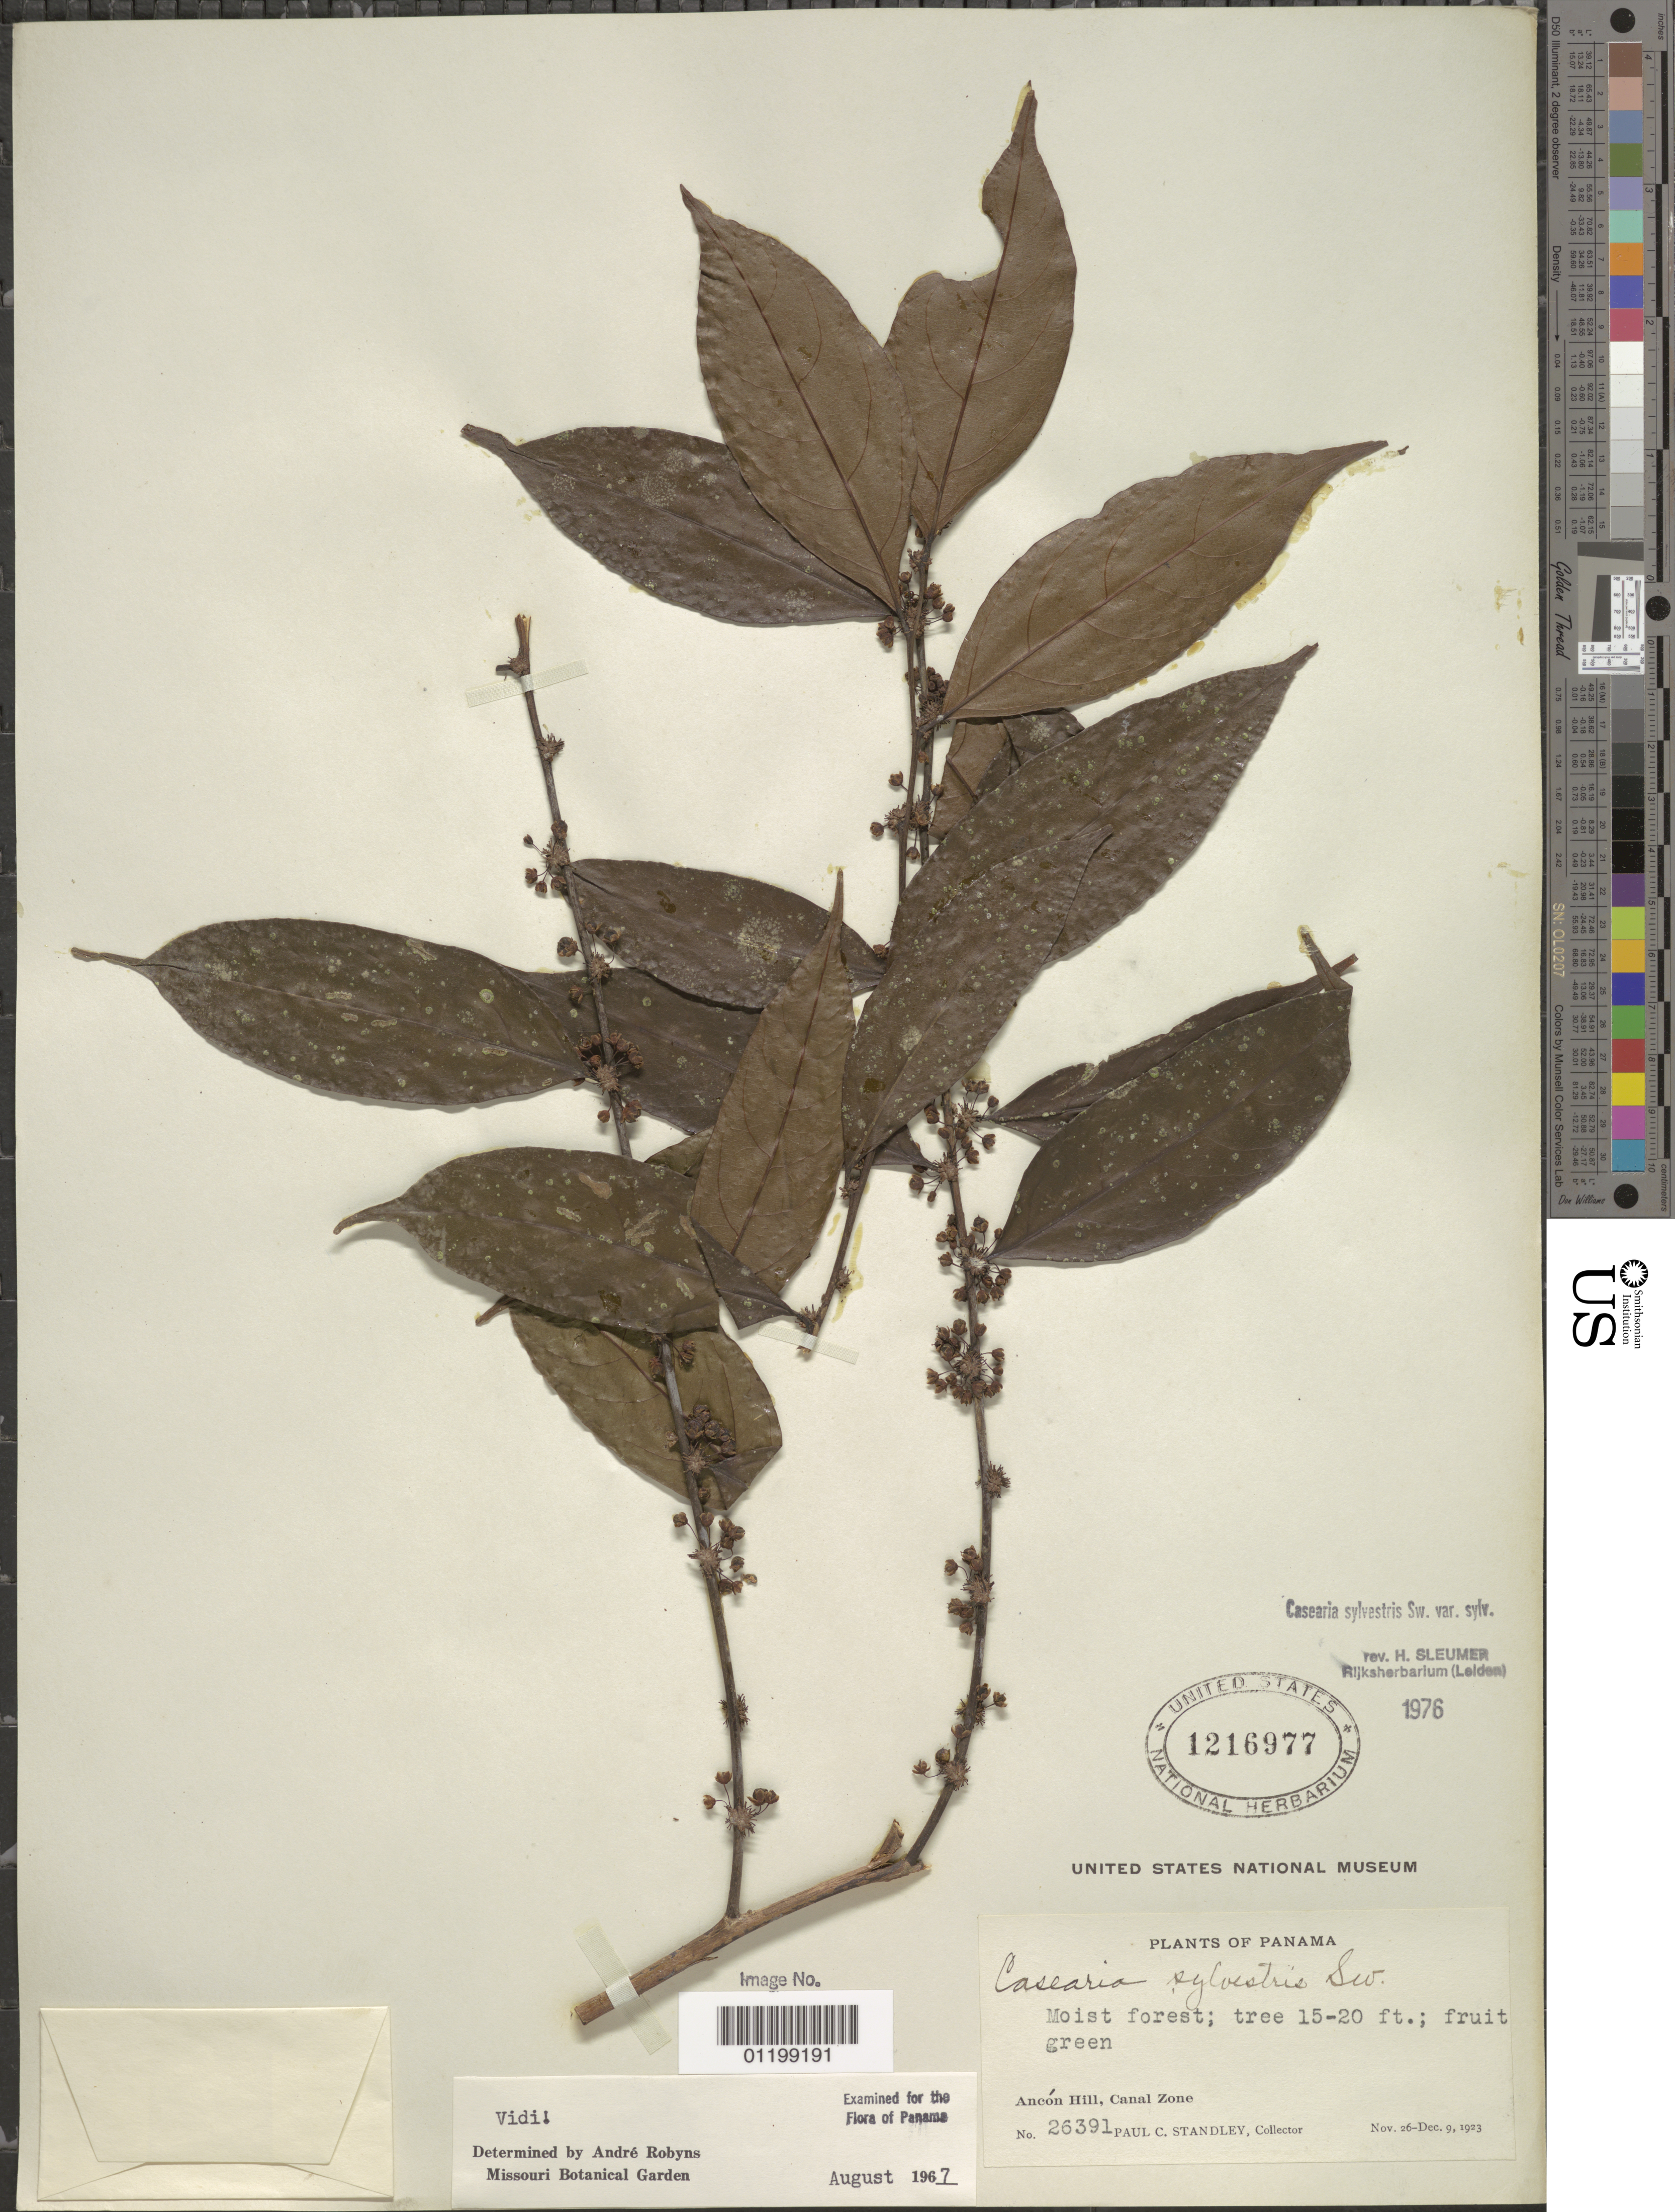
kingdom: Plantae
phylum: Tracheophyta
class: Magnoliopsida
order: Malpighiales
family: Salicaceae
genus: Casearia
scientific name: Casearia sylvestris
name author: Sw.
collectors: P. C. Standley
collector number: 26391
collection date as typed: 26 Nov 1923 to 09 Dec 1923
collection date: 1923-11-26/1923-12-09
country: Panama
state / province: Panamá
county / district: Canal Zone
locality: Ancón Hill.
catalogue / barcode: US 1216977